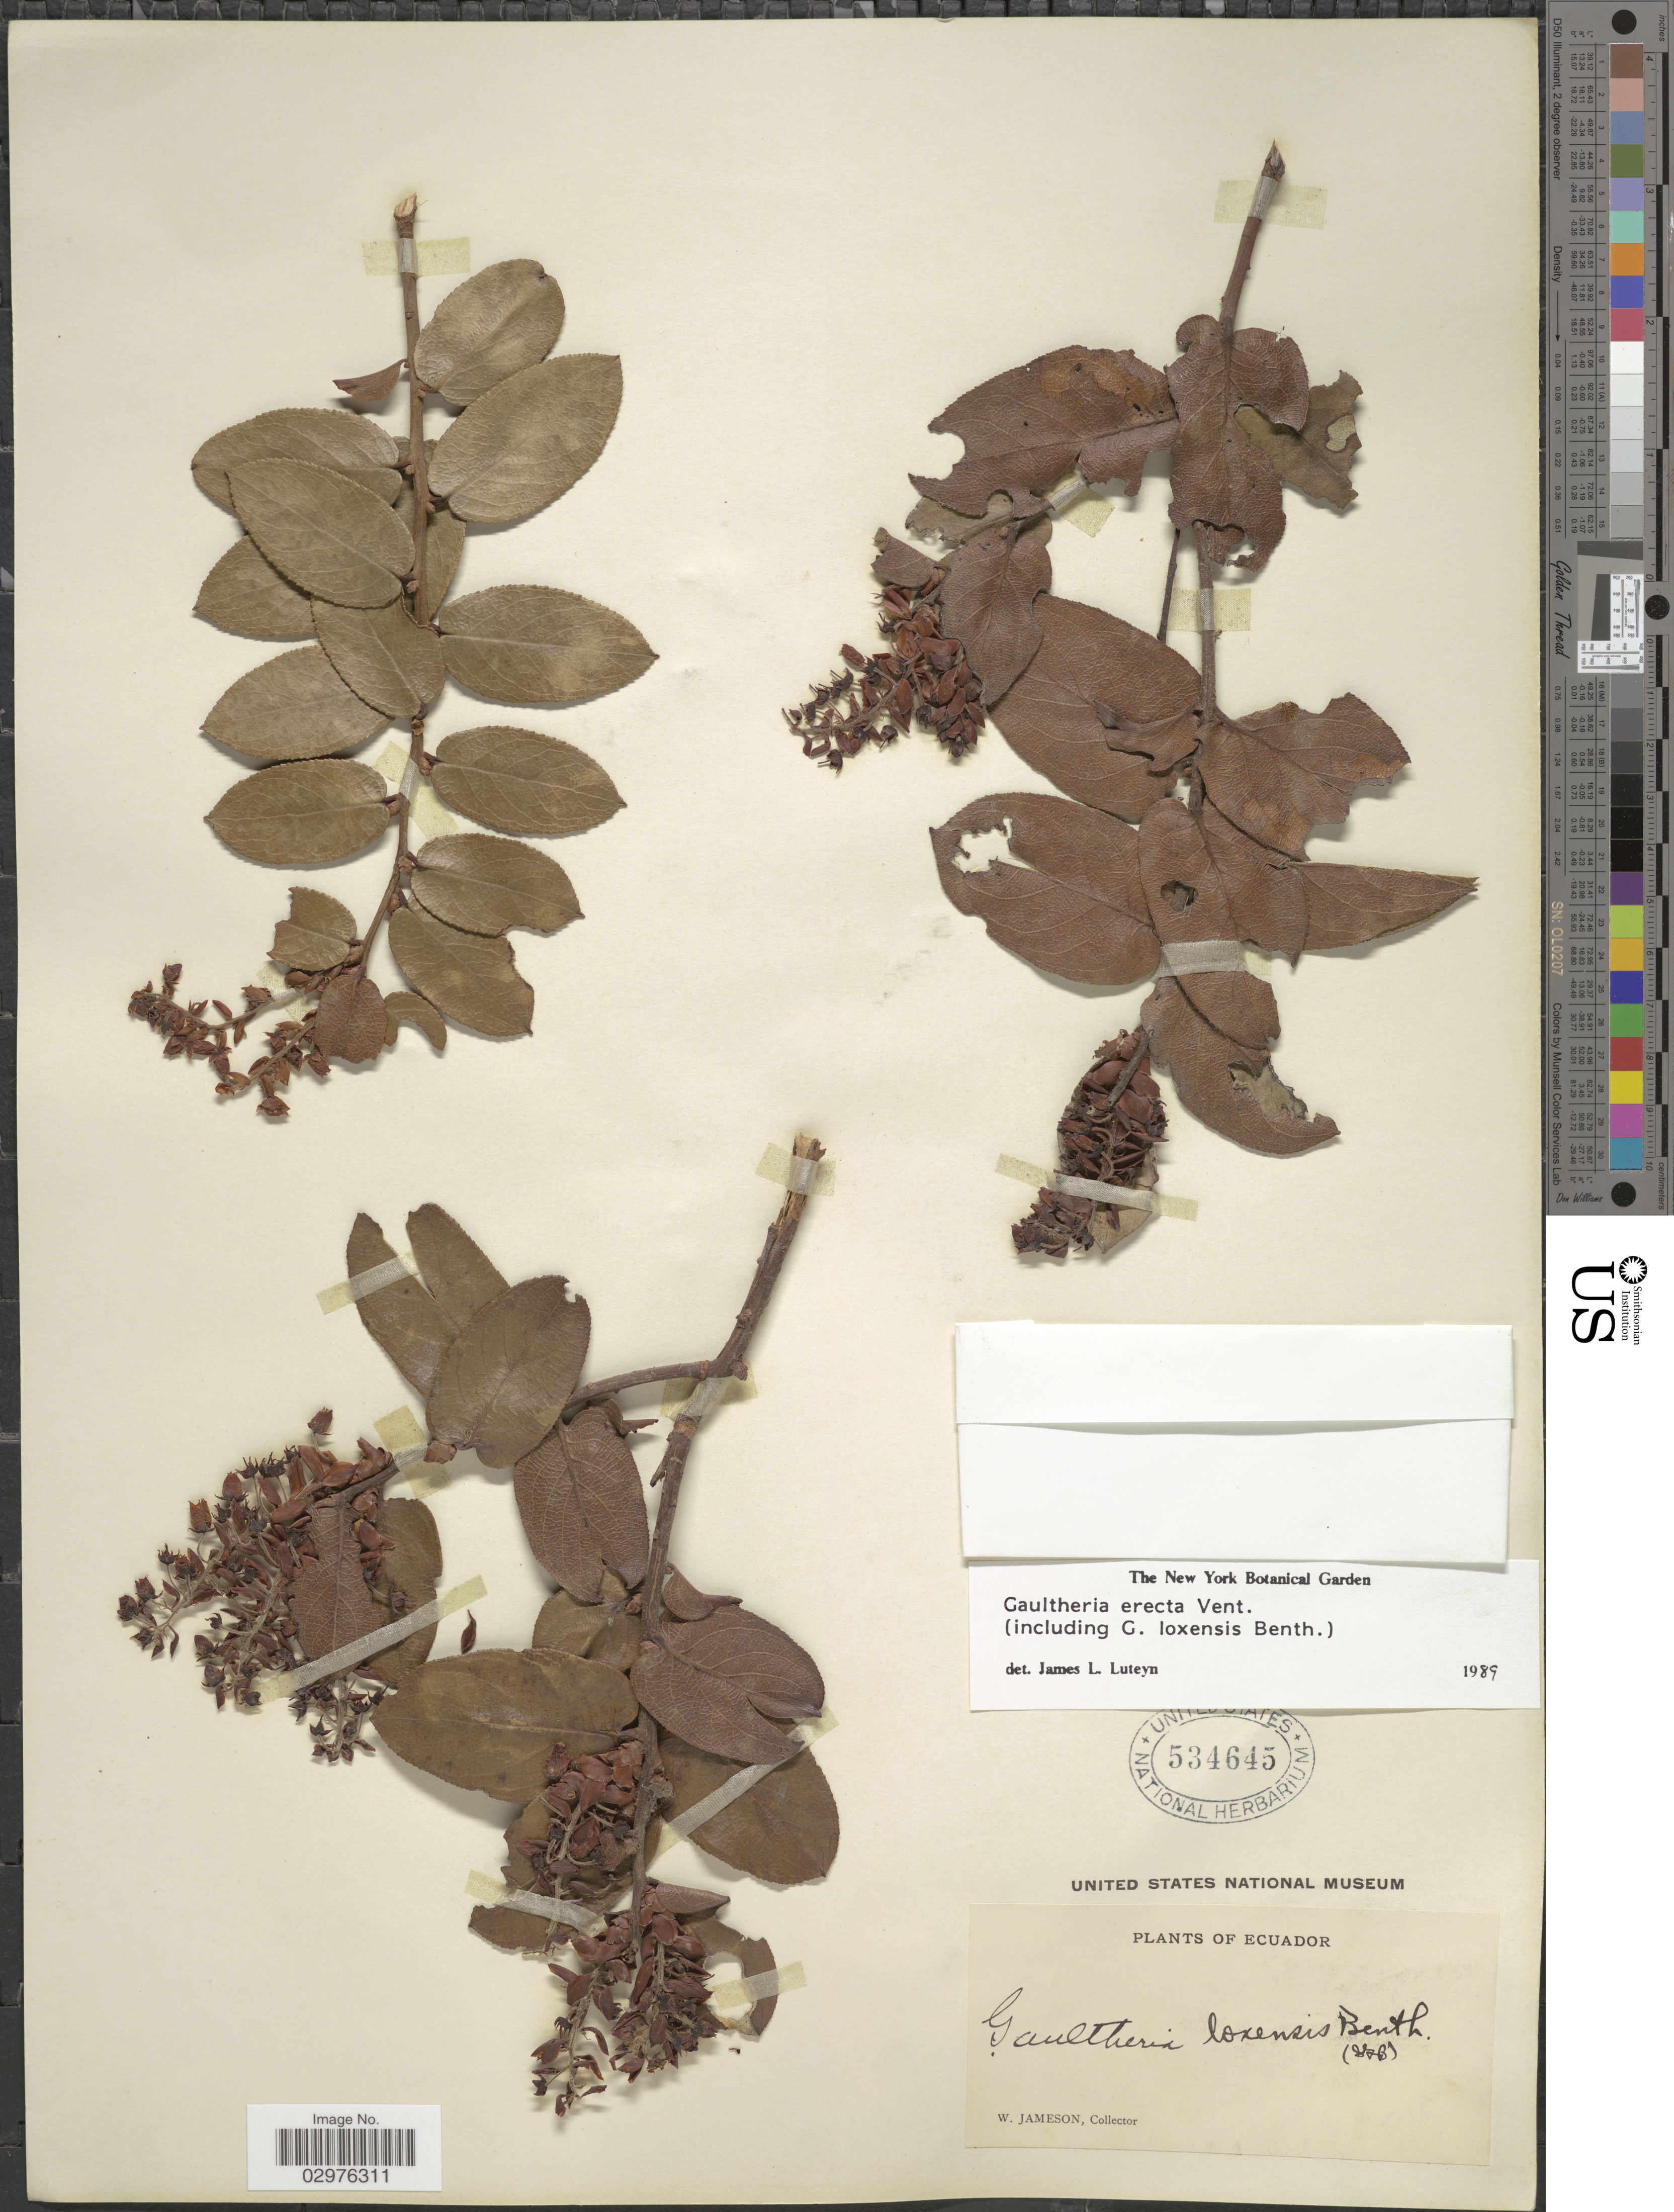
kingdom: Plantae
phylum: Tracheophyta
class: Magnoliopsida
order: Ericales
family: Ericaceae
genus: Gaultheria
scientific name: Gaultheria erecta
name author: Vent.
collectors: W. Jameson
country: Ecuador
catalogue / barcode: US 534645